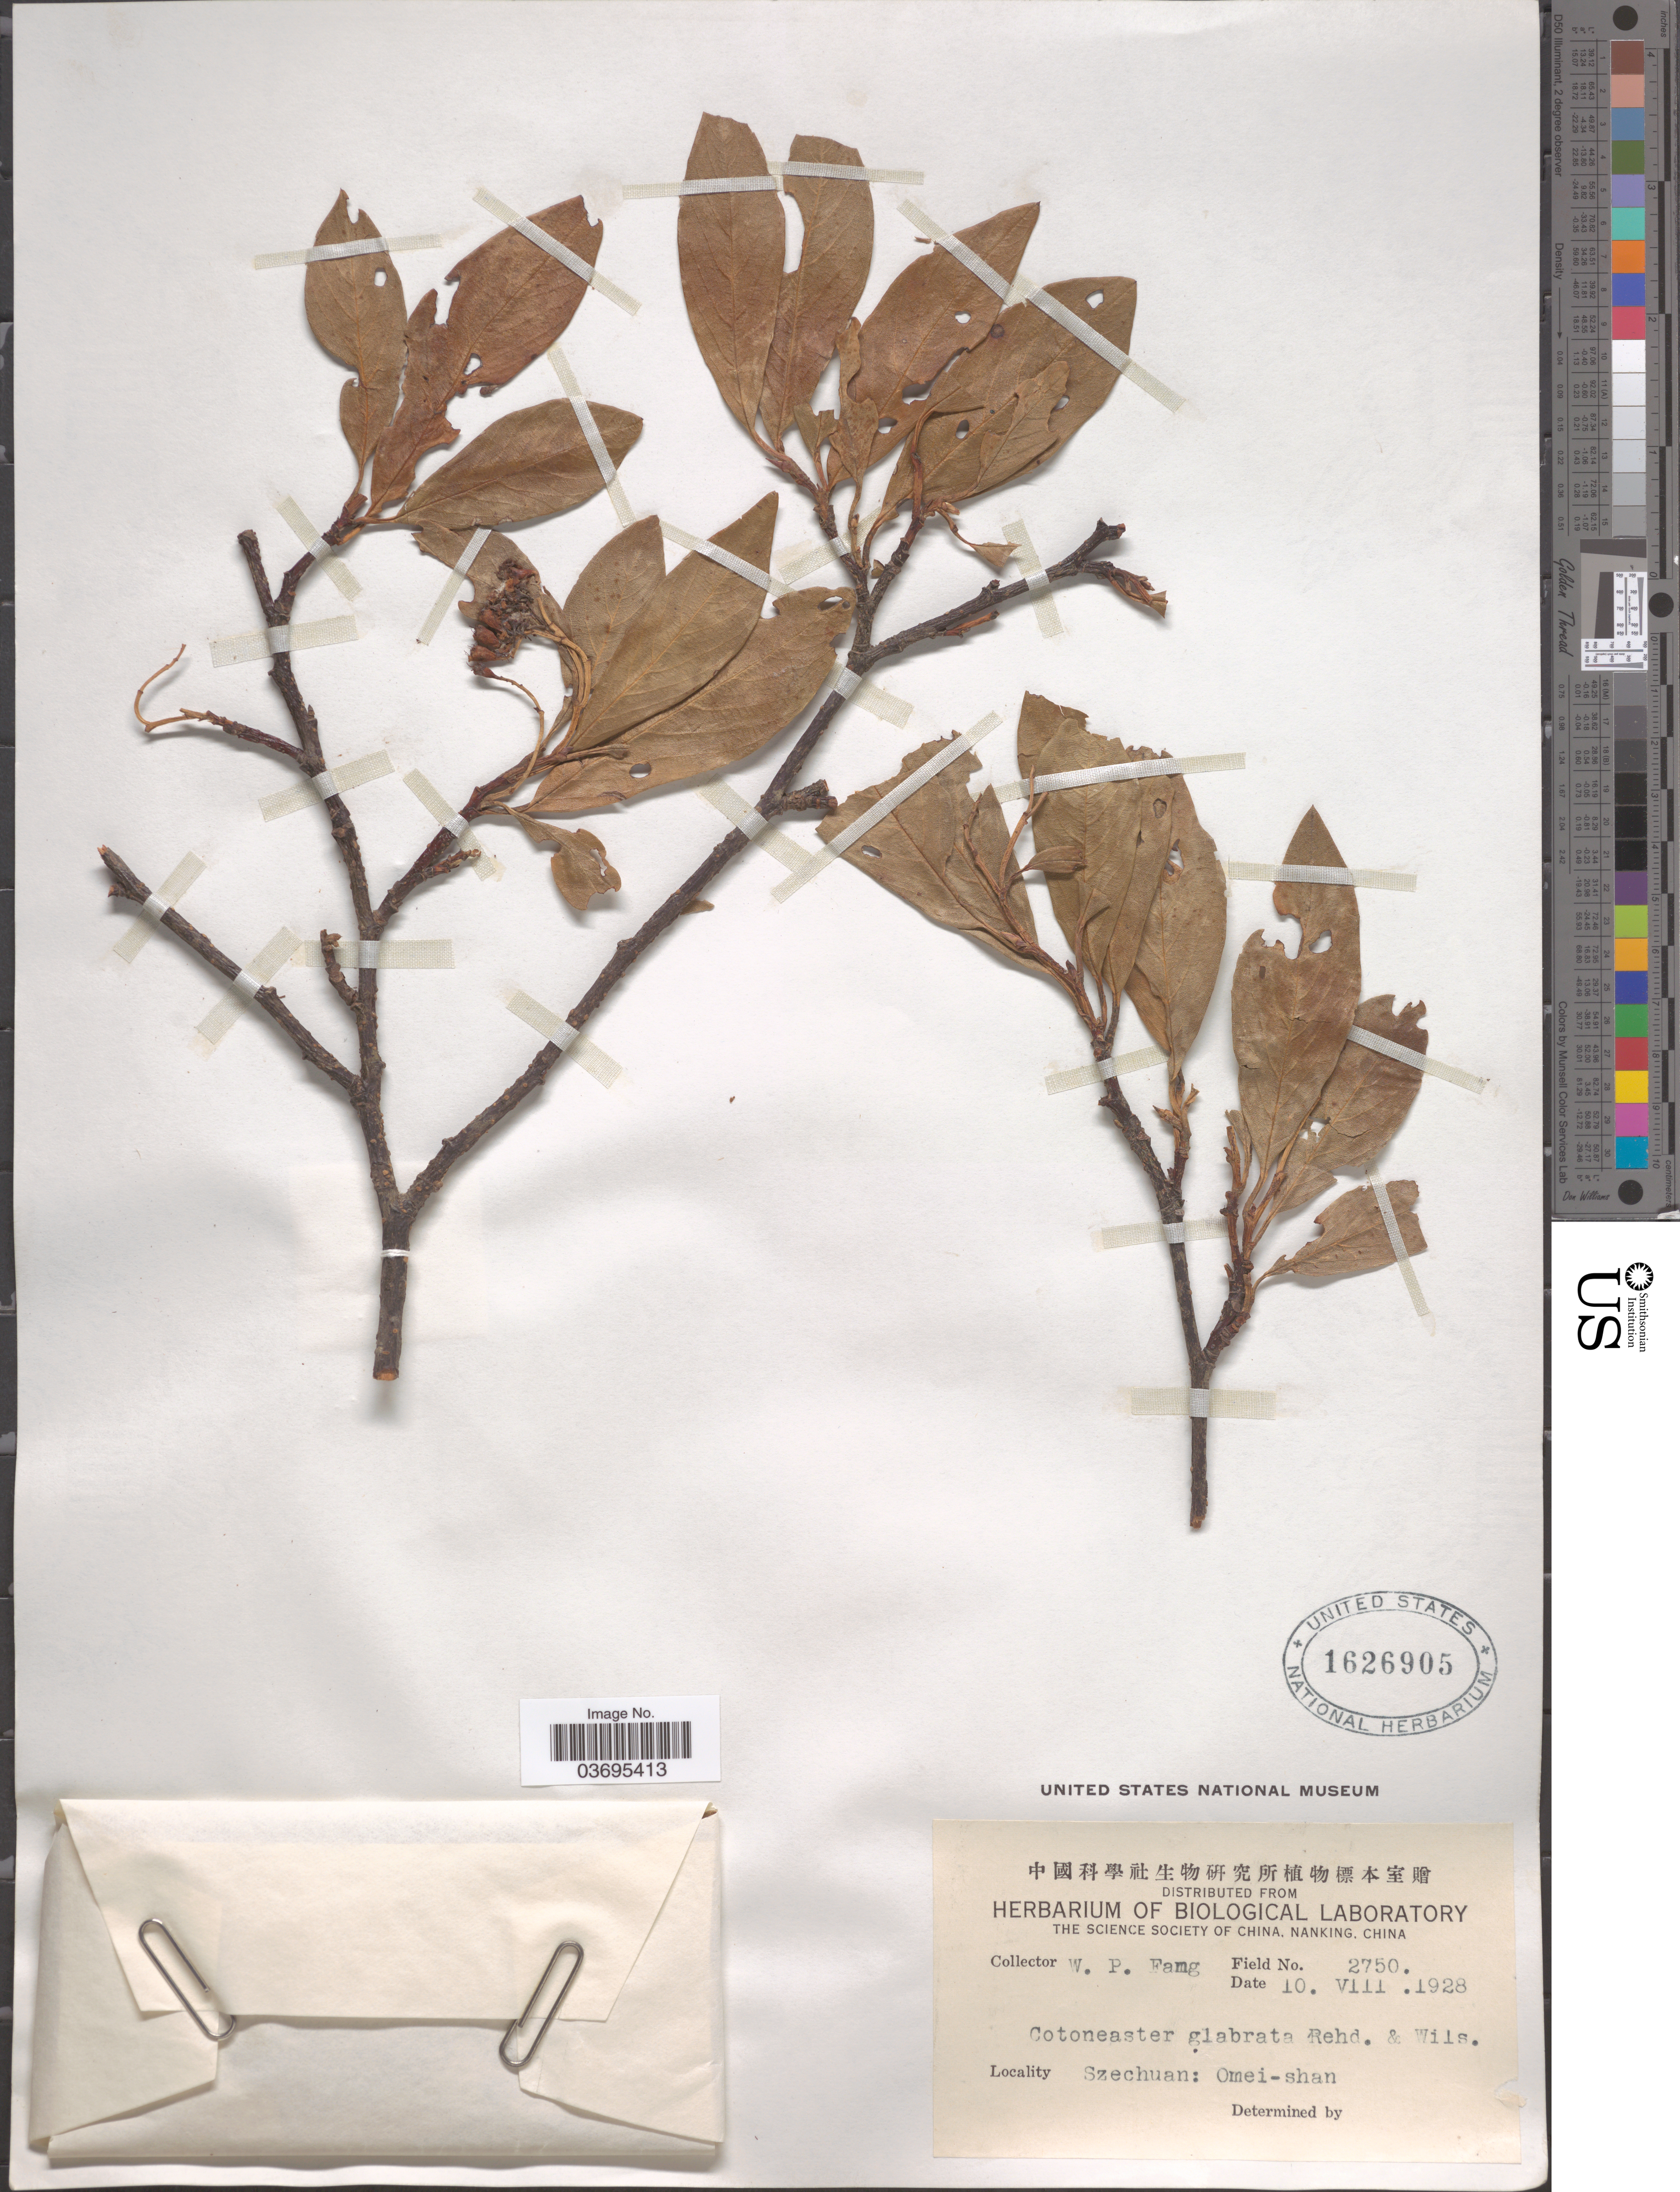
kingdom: Plantae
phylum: Tracheophyta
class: Magnoliopsida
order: Rosales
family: Rosaceae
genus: Cotoneaster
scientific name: Cotoneaster glabrata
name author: Rehder & E.H. Wilson in Sarg.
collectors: W. P. Fang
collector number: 2750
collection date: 1928-08-10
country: China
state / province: Sichuan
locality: Szechuan: Omei-shan.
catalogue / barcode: US 1626905